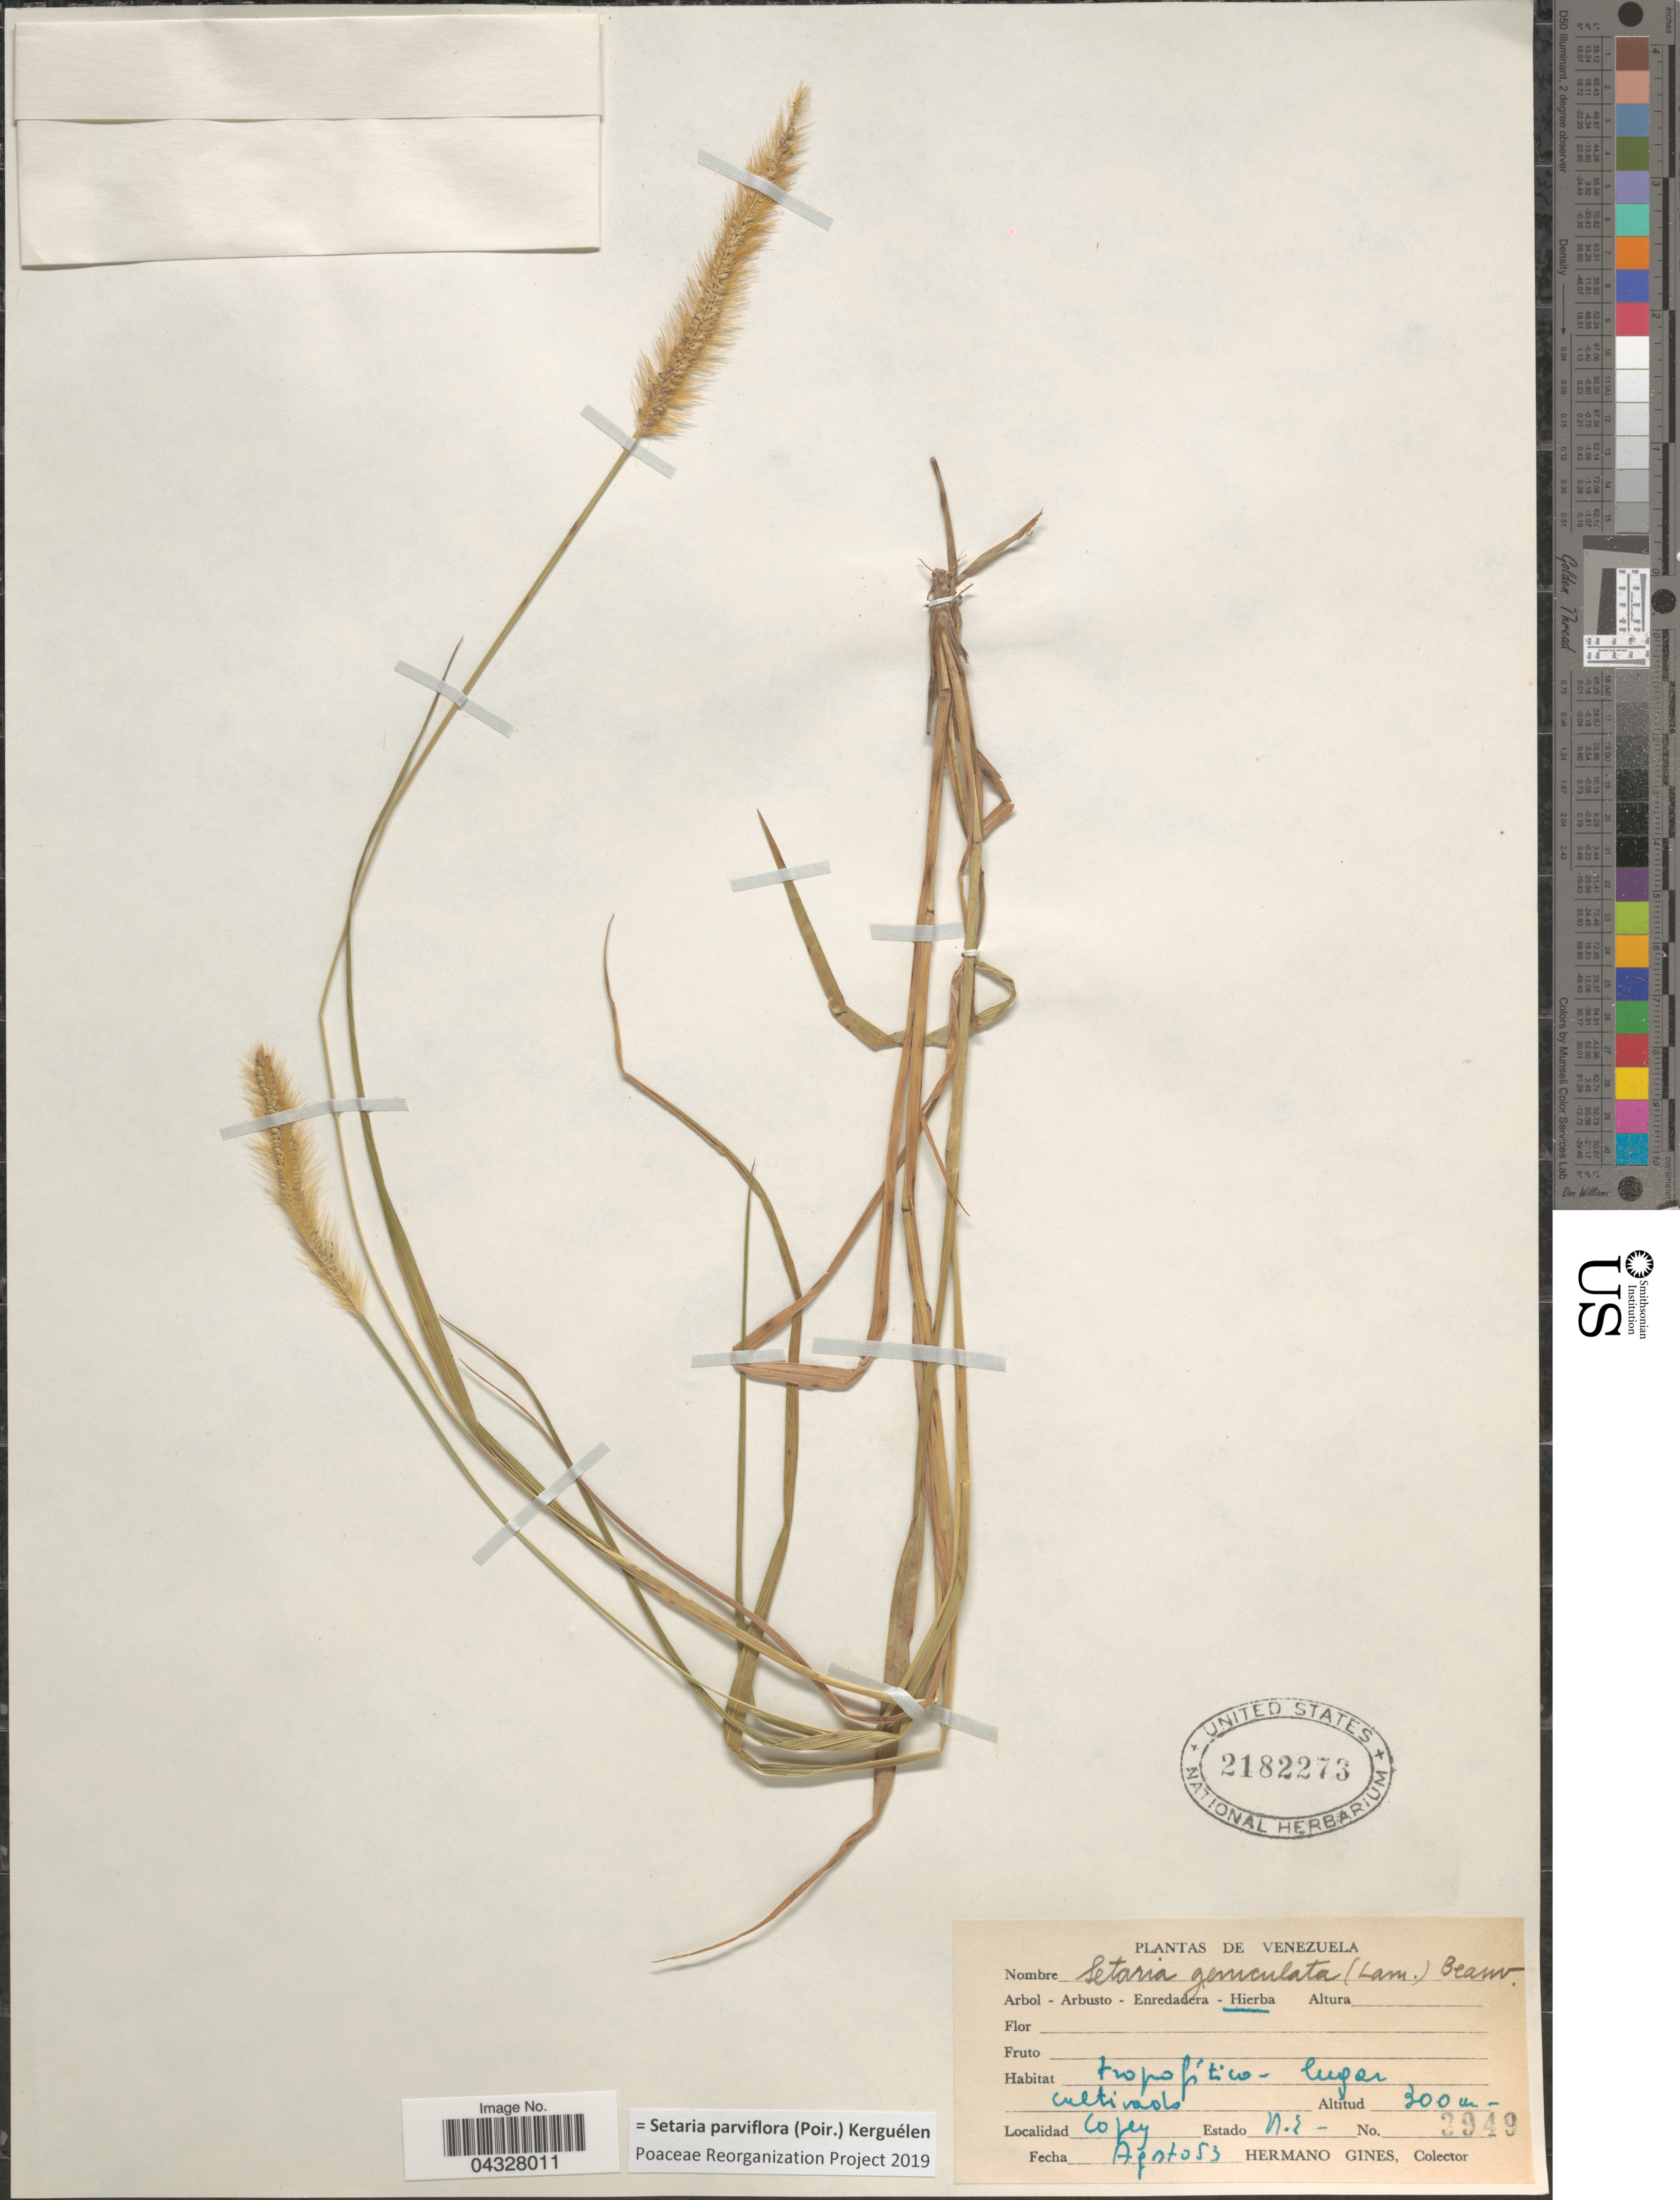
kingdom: Plantae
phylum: Tracheophyta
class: Liliopsida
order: Poales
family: Poaceae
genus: Setaria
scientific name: Setaria parviflora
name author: (Poir.) Kerguélen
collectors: Bro. Gines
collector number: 3949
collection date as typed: Transcribed d/m/y: /8/53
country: Venezuela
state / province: Nueva Esparta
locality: Copey.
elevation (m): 300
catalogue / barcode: US 2182273